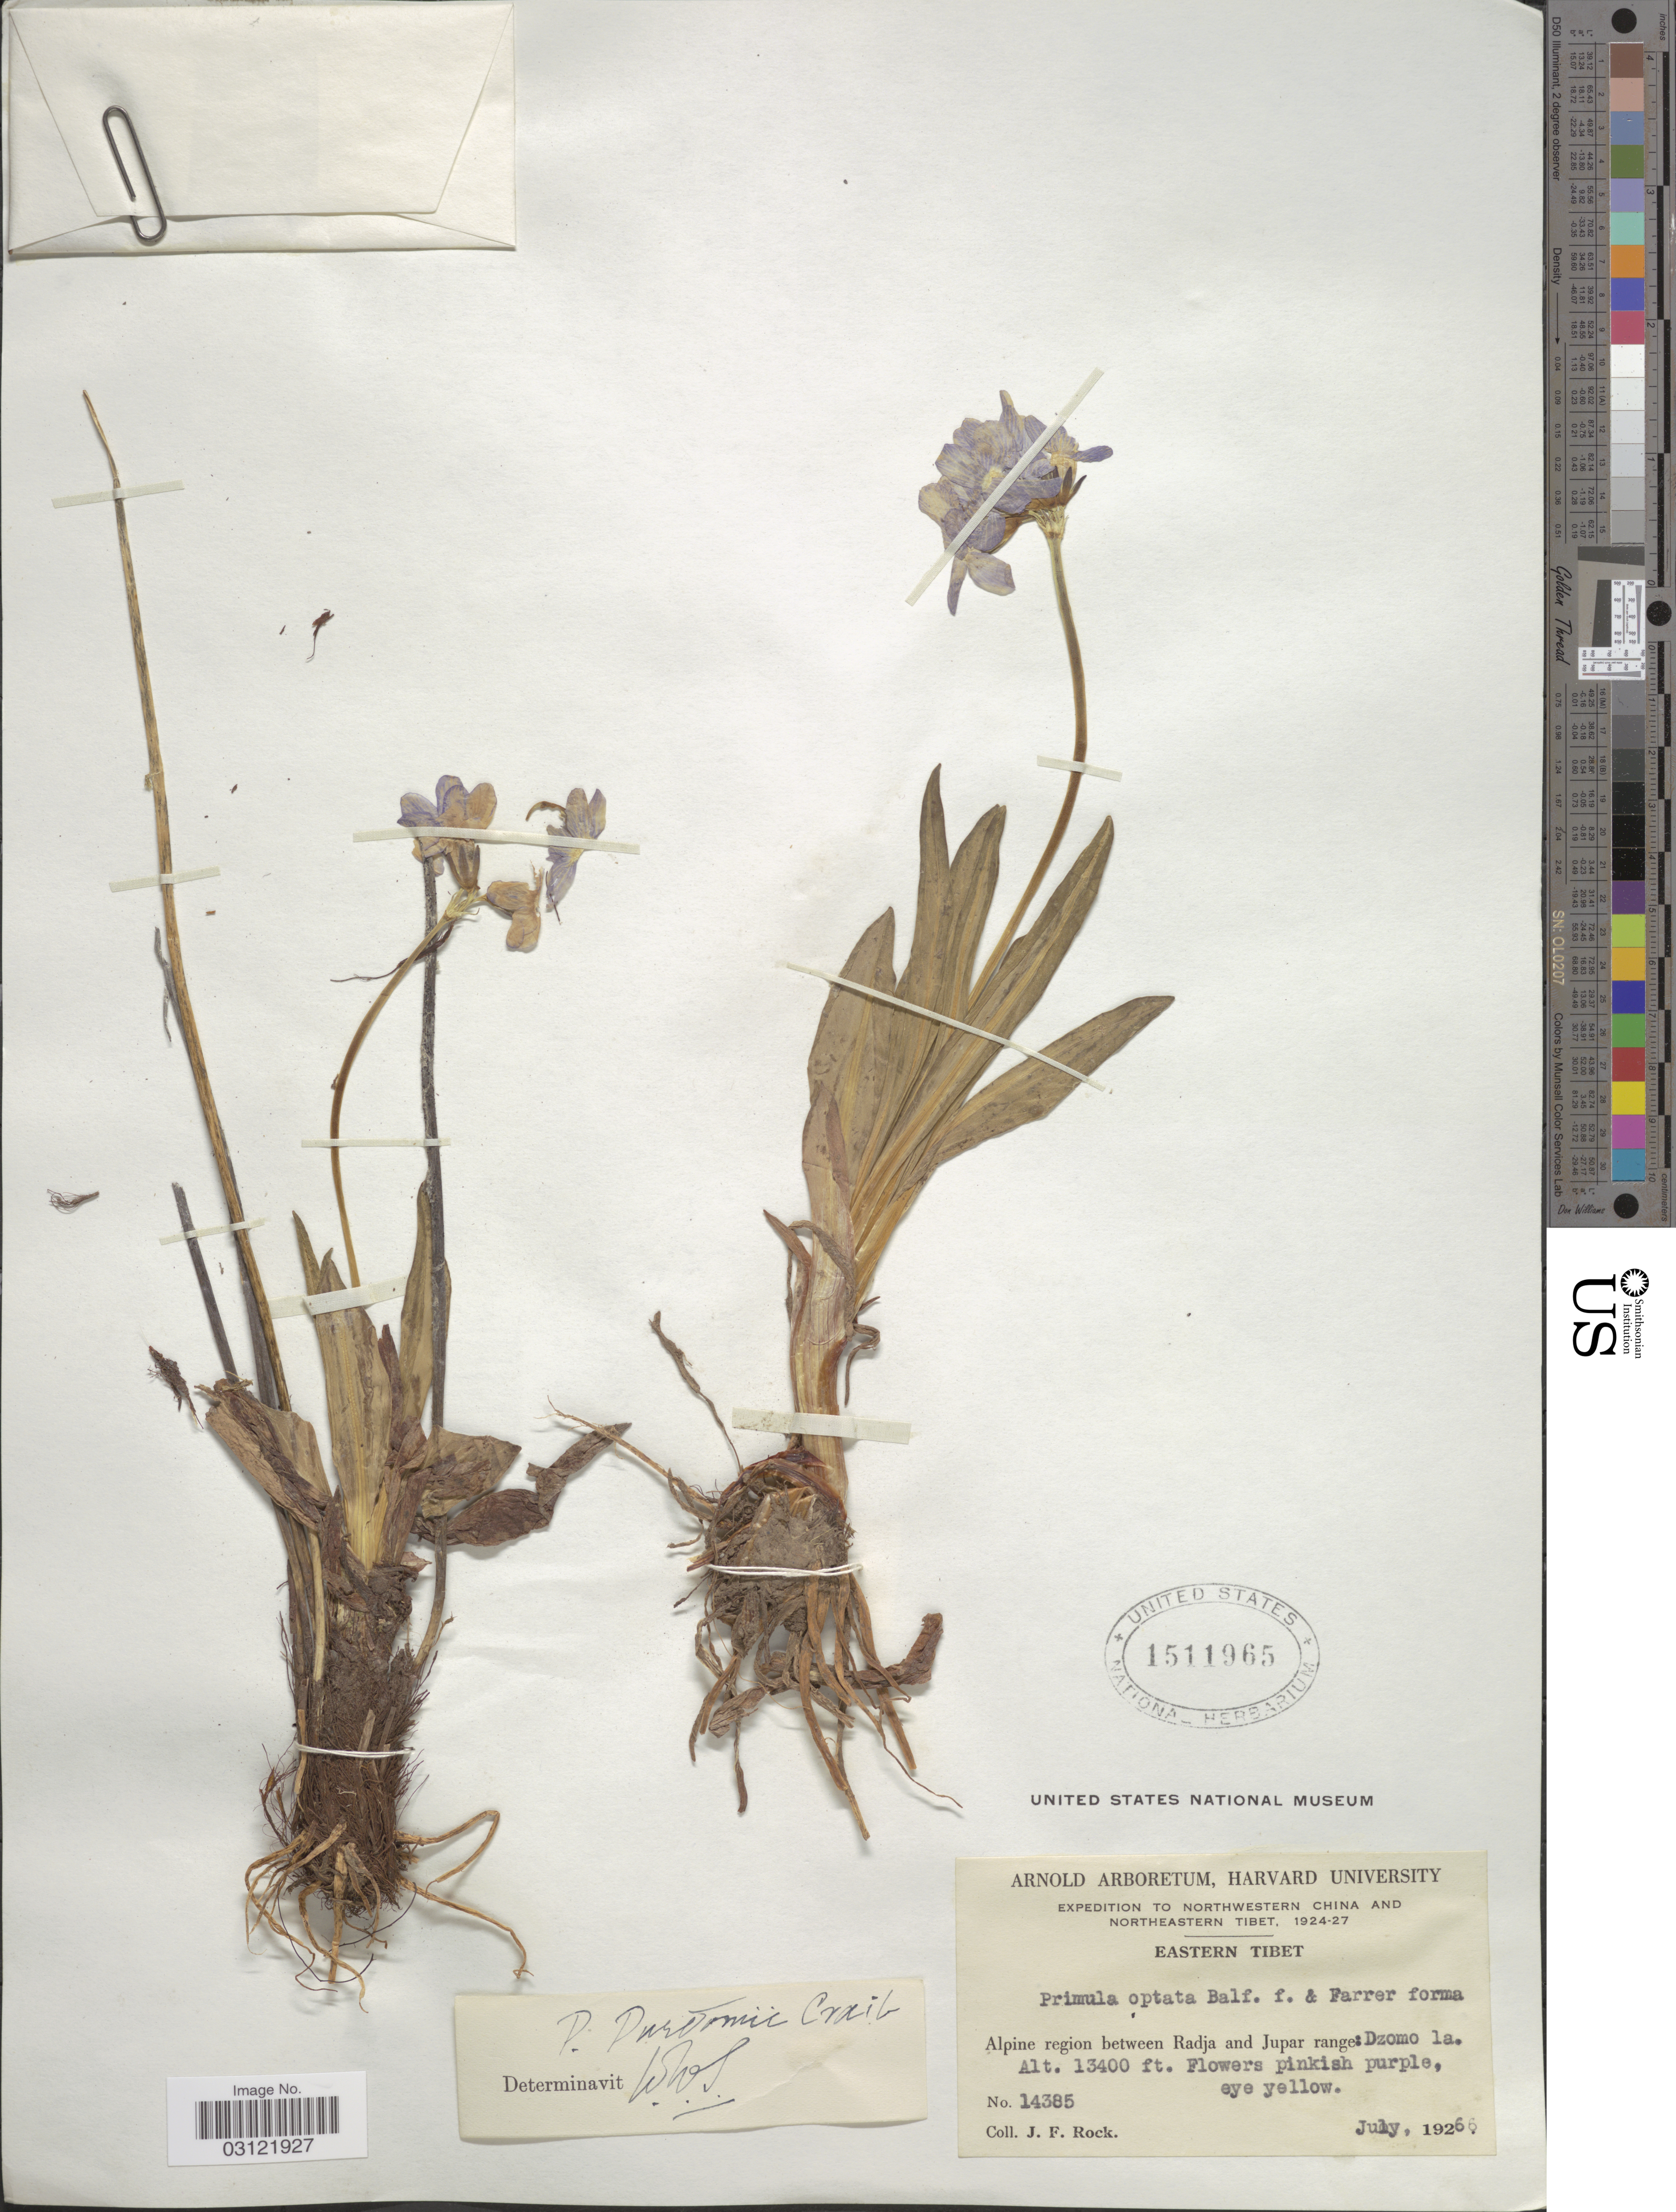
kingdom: Plantae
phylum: Tracheophyta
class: Magnoliopsida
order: Ericales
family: Primulaceae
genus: Primula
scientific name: Primula purdomii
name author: Craib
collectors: J. Rock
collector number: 14385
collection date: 1926-07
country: China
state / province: Xizang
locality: Eastern Tibet. Alpine region between Radja and Jupar range: Dzomo la.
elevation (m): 4084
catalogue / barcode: US 1511965